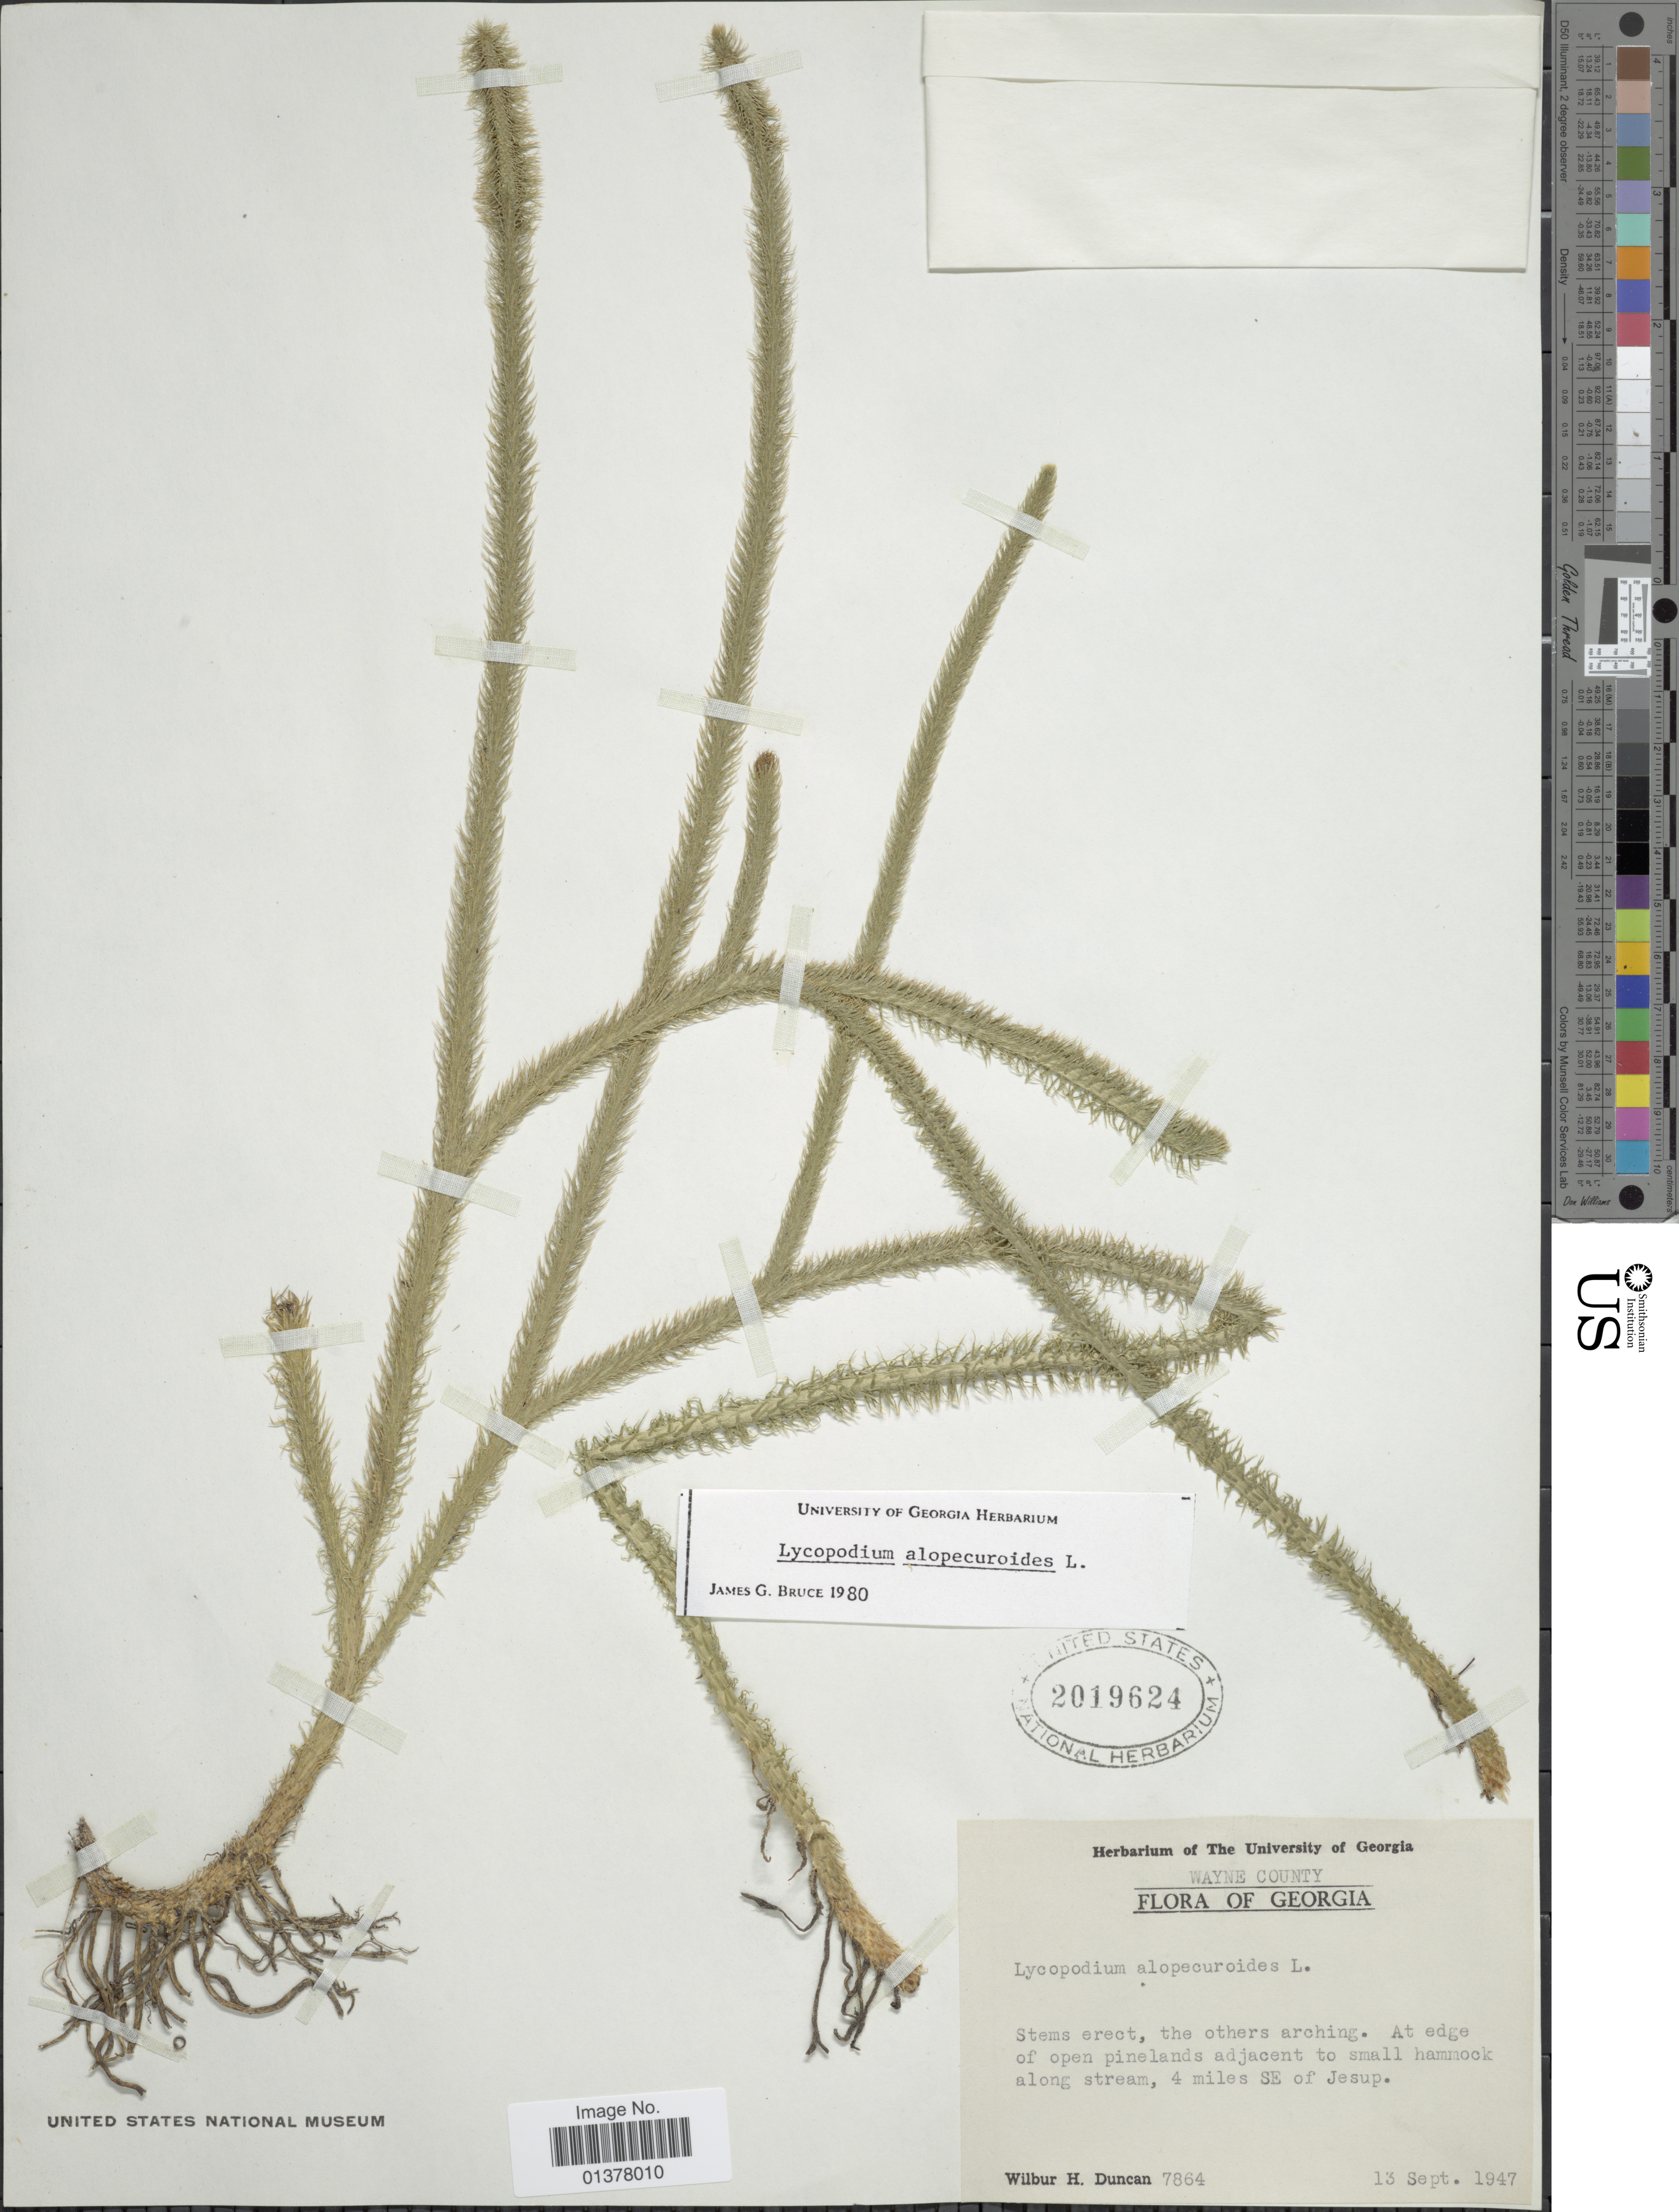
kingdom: Plantae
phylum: Tracheophyta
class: Lycopodiopsida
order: Lycopodiales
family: Lycopodiaceae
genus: Lycopodiella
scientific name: Lycopodiella alopecuroides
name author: (L.) Cranfill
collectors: W. H. Duncan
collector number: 7864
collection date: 1947-09-13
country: United States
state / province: Georgia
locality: Stems erect, the others arching, At edge of open pinelands adjacent to small hammock along streams, 4 miles SE of Jesup, Wayne County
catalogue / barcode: US 2019624